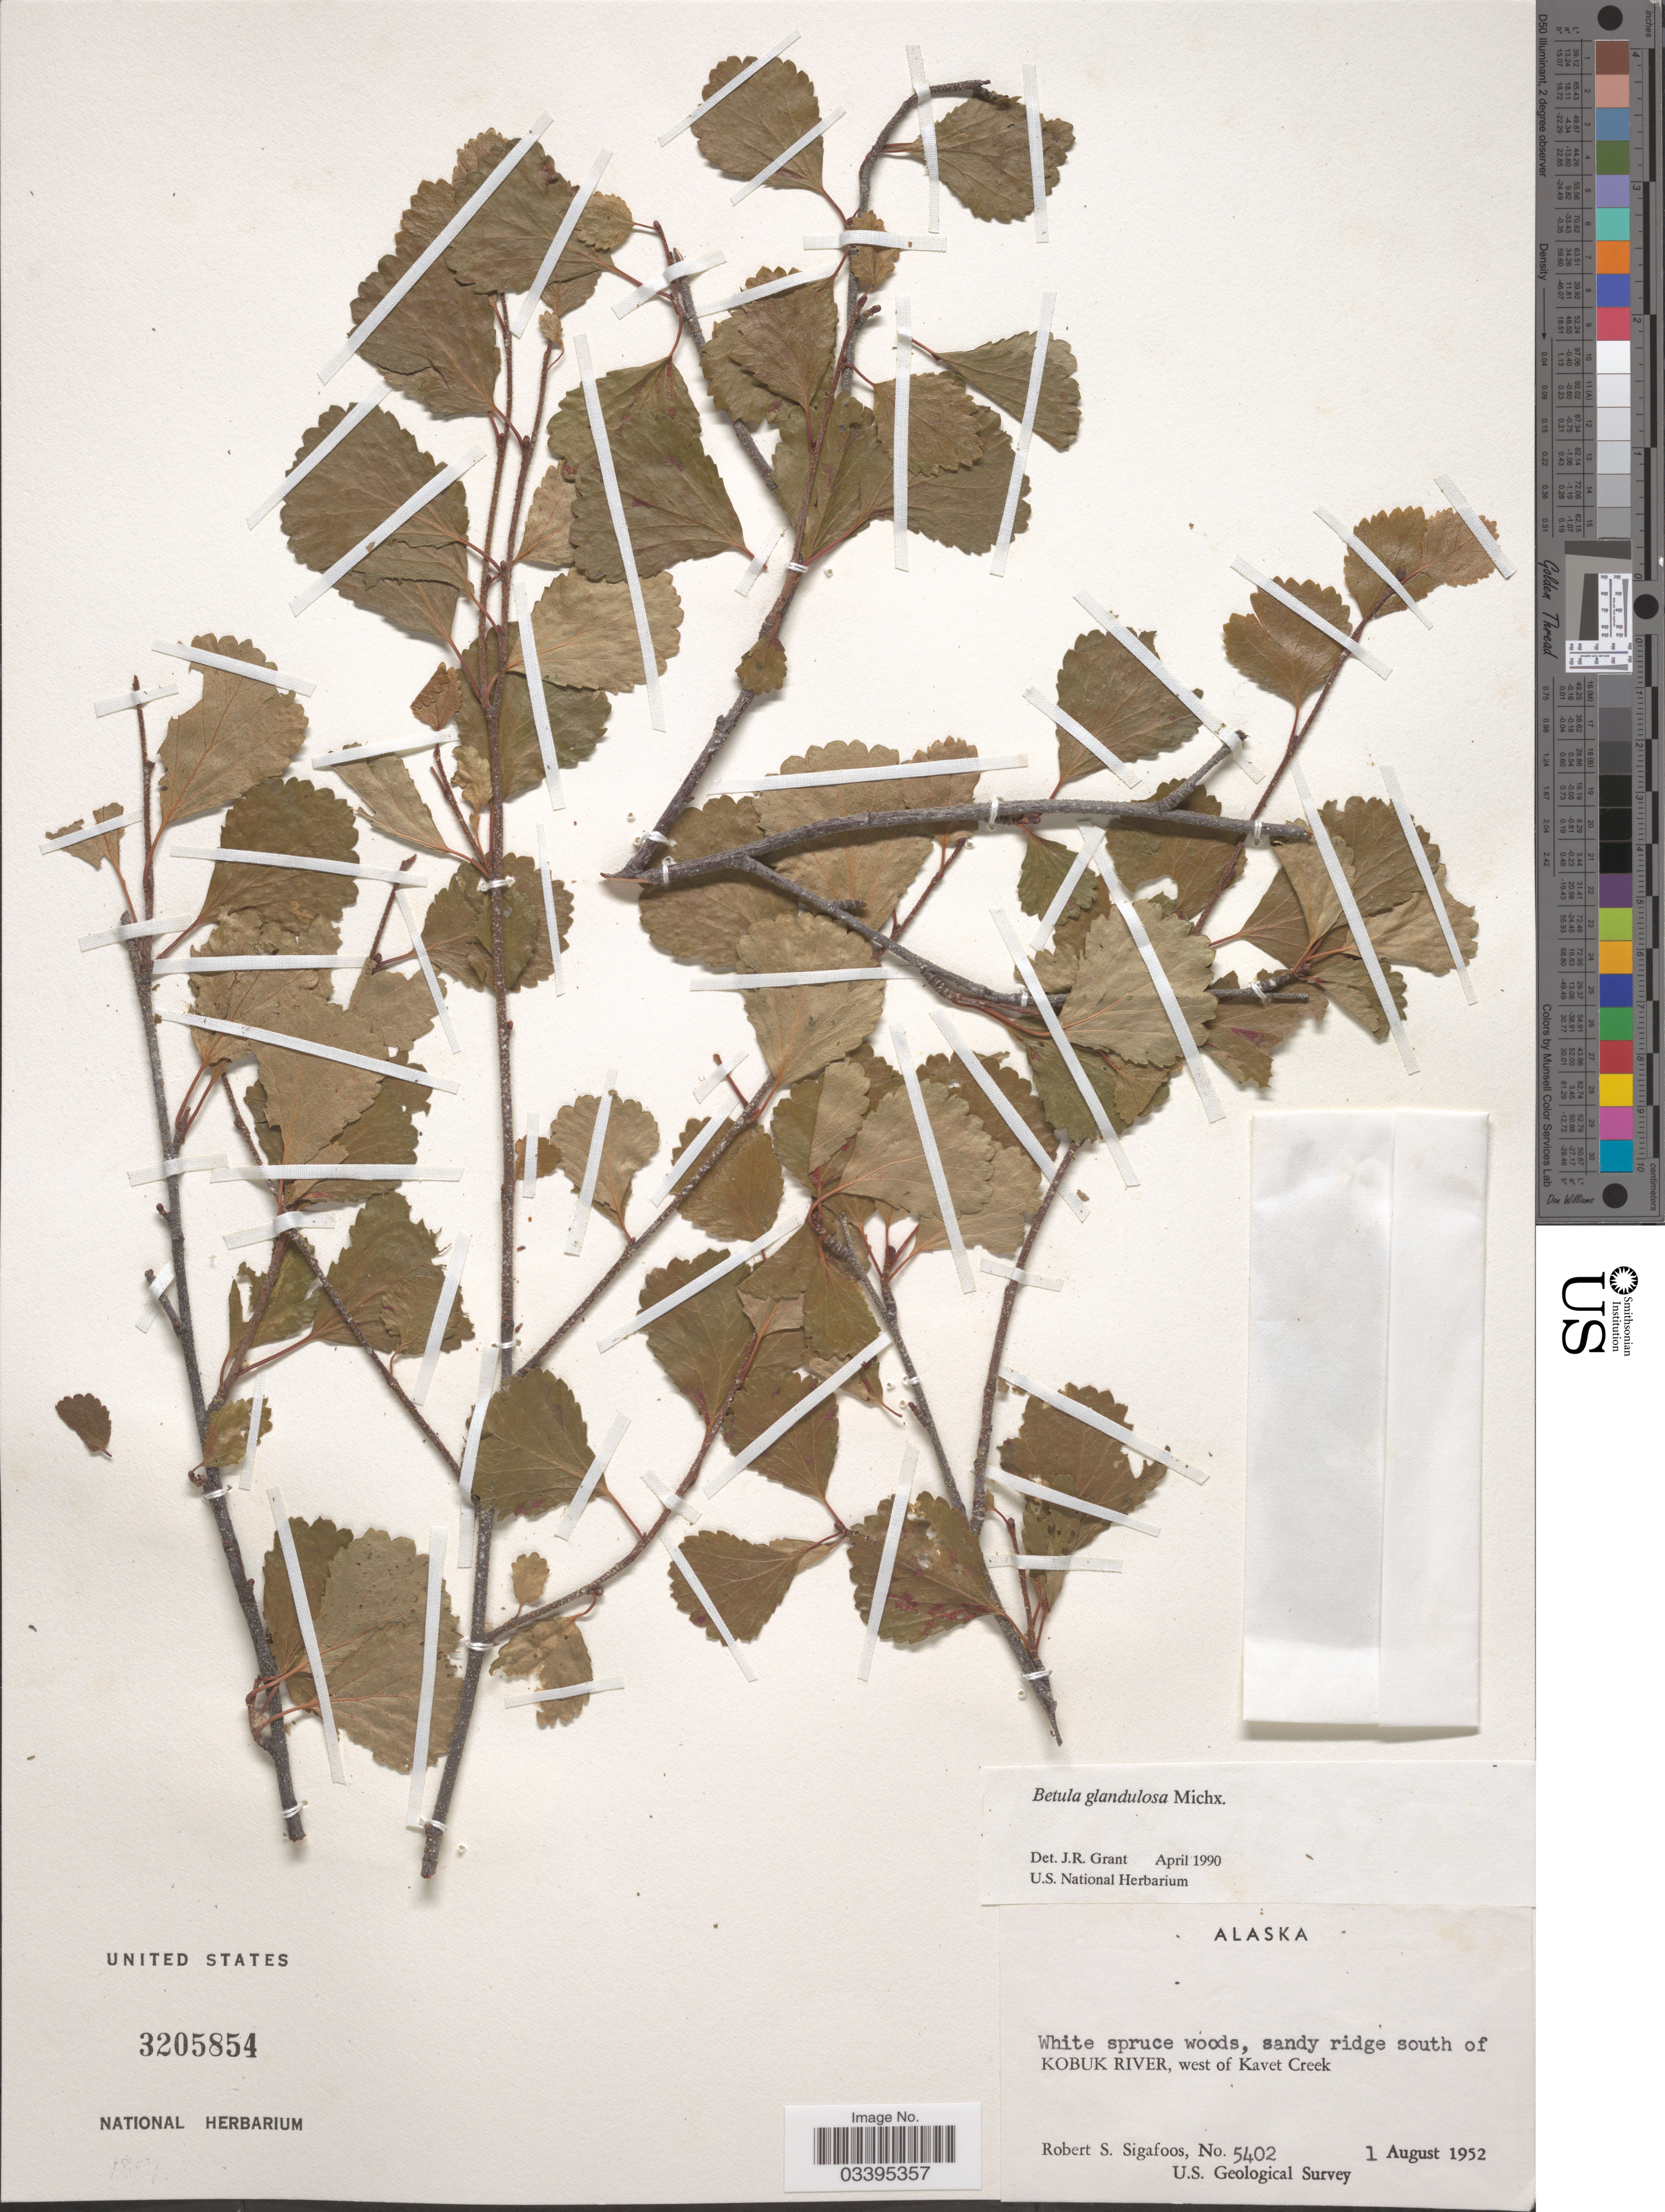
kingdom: Plantae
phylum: Tracheophyta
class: Magnoliopsida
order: Fagales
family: Betulaceae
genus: Betula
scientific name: Betula glandulosa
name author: Michx.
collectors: R. Sigafoos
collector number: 5402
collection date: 1952-08-01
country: United States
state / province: Alaska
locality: White spruce woods, sandy ridge south of Kobuk River, west of Kavet Creek.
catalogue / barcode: US 3205854